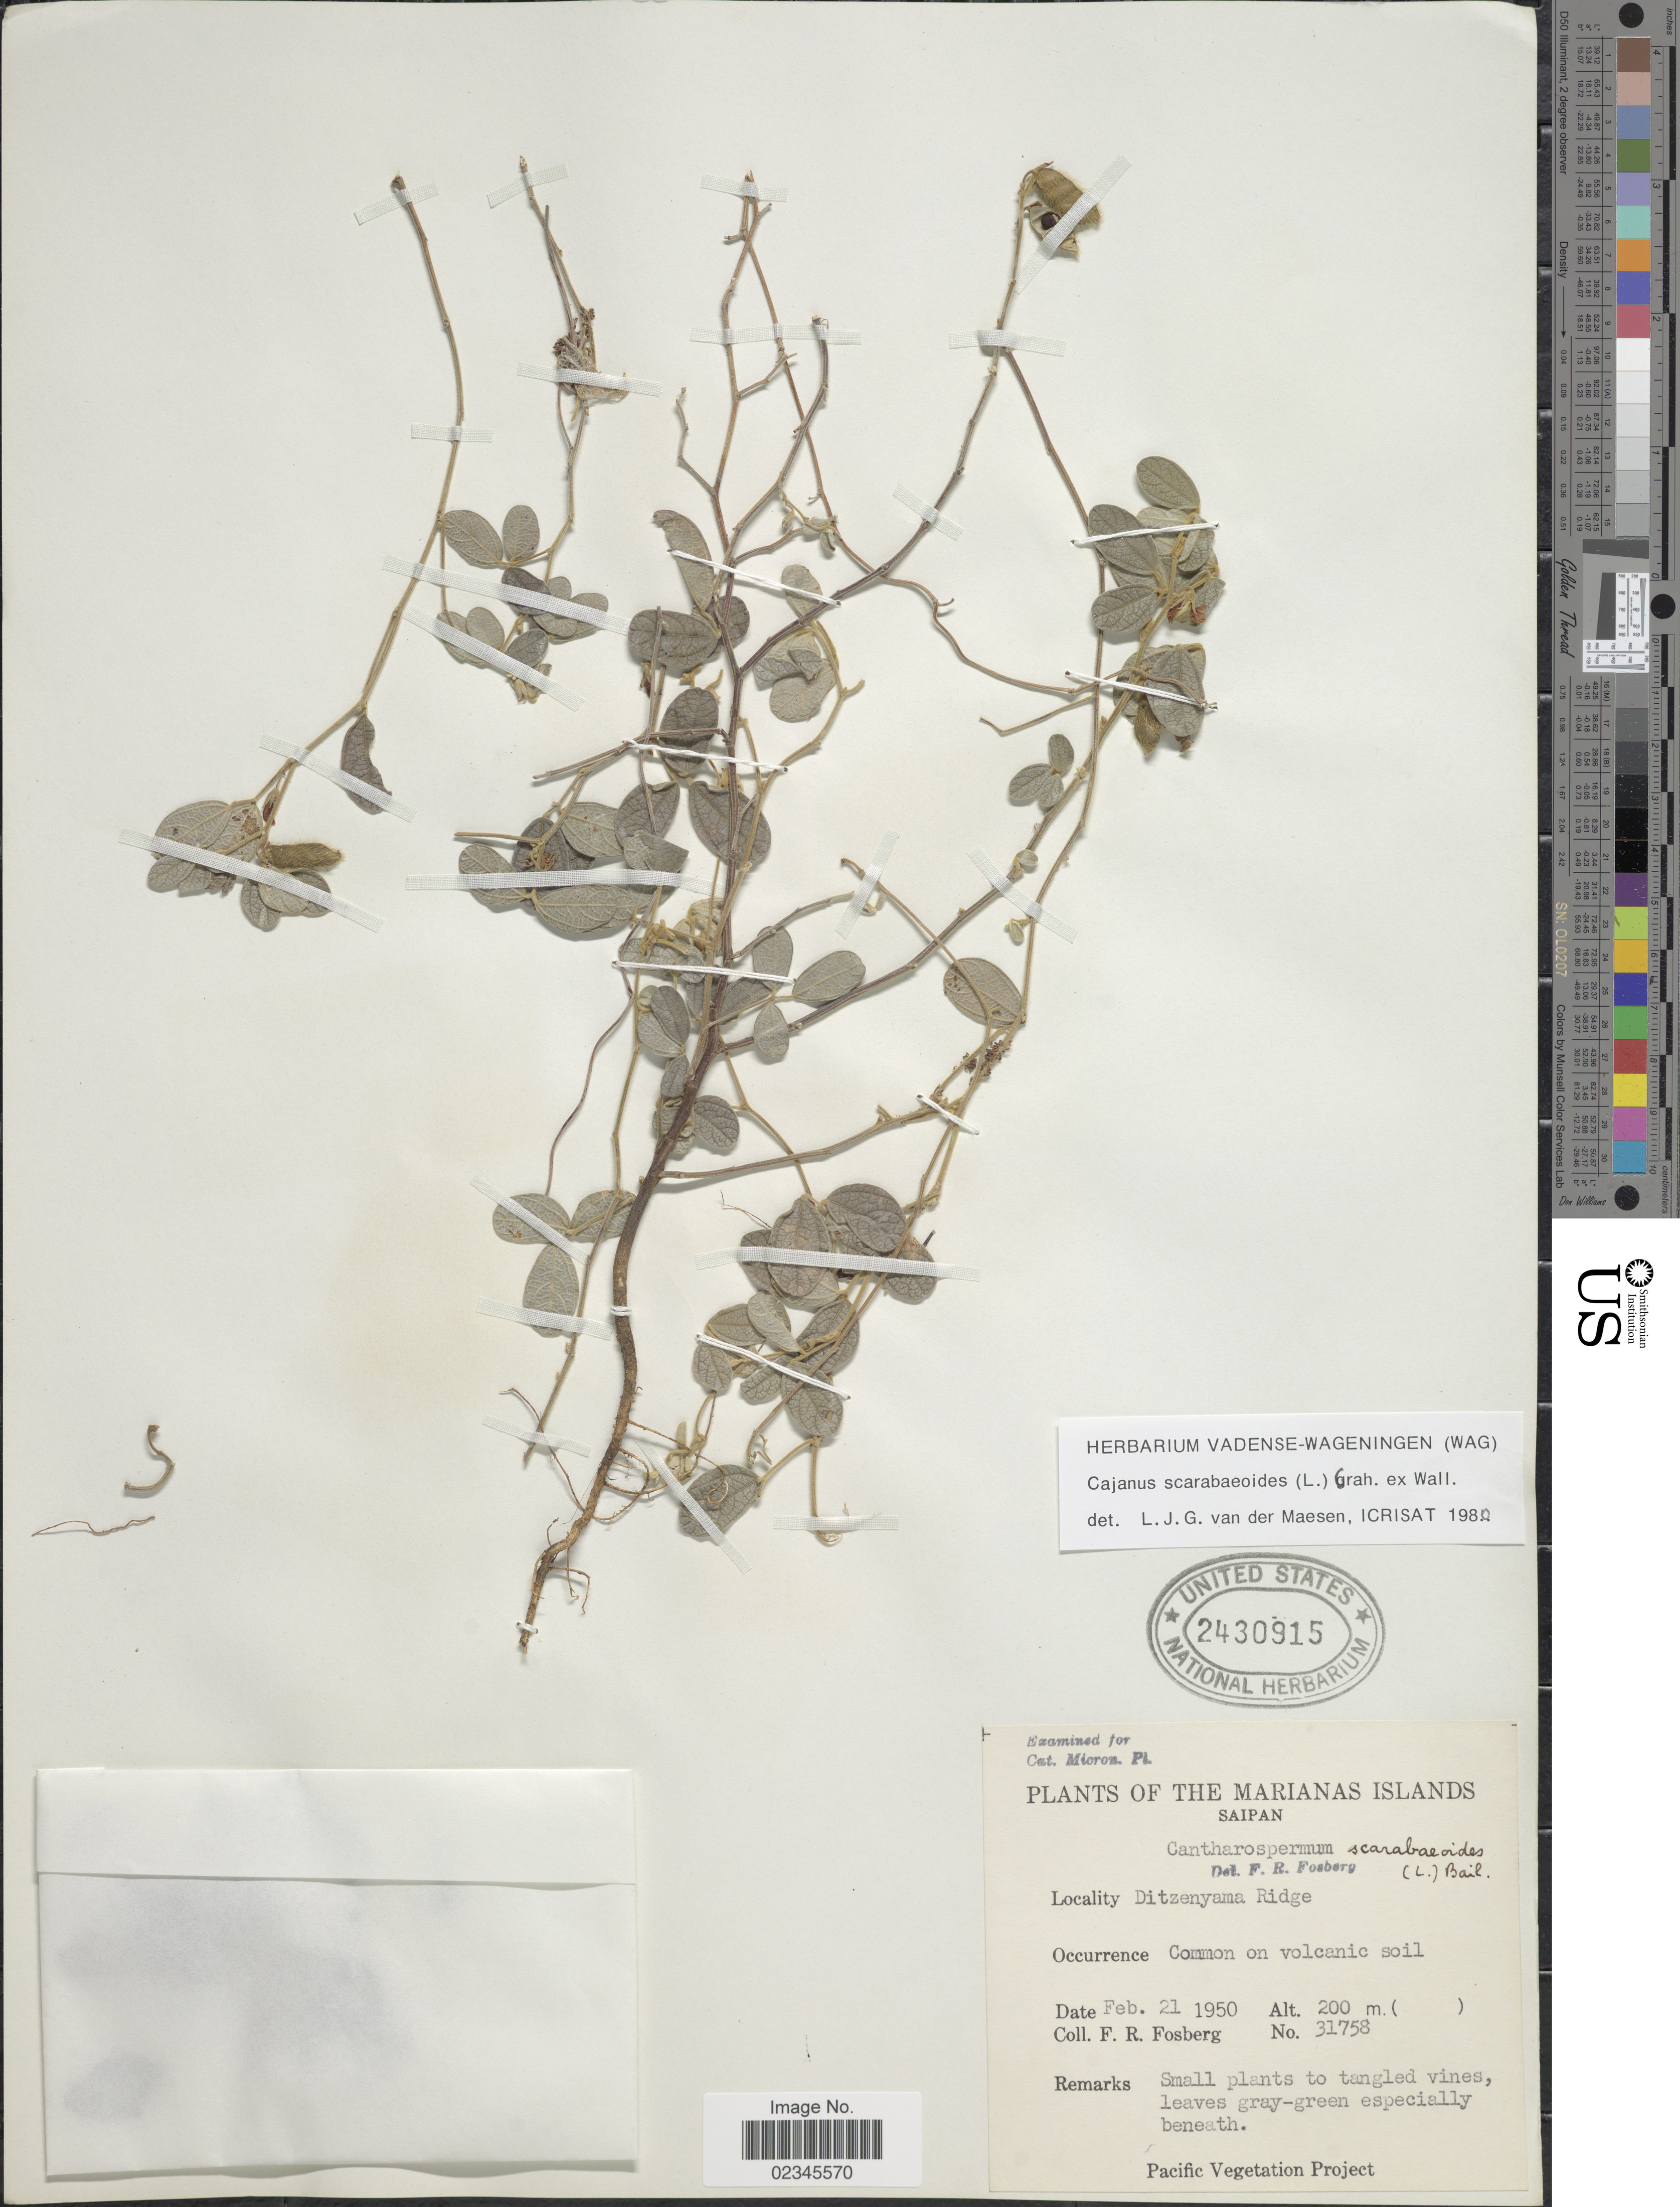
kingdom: Plantae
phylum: Tracheophyta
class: Magnoliopsida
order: Fabales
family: Fabaceae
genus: Cajanus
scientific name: Cajanus scarabaeoides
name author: (L.) Thou. ex Graham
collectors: F. R. Fosberg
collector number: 31758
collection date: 1950-02-21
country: Northern Mariana Islands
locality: Marianas Islands. Saipan. Ditzenyama Ridge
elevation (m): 200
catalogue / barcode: US 2430915